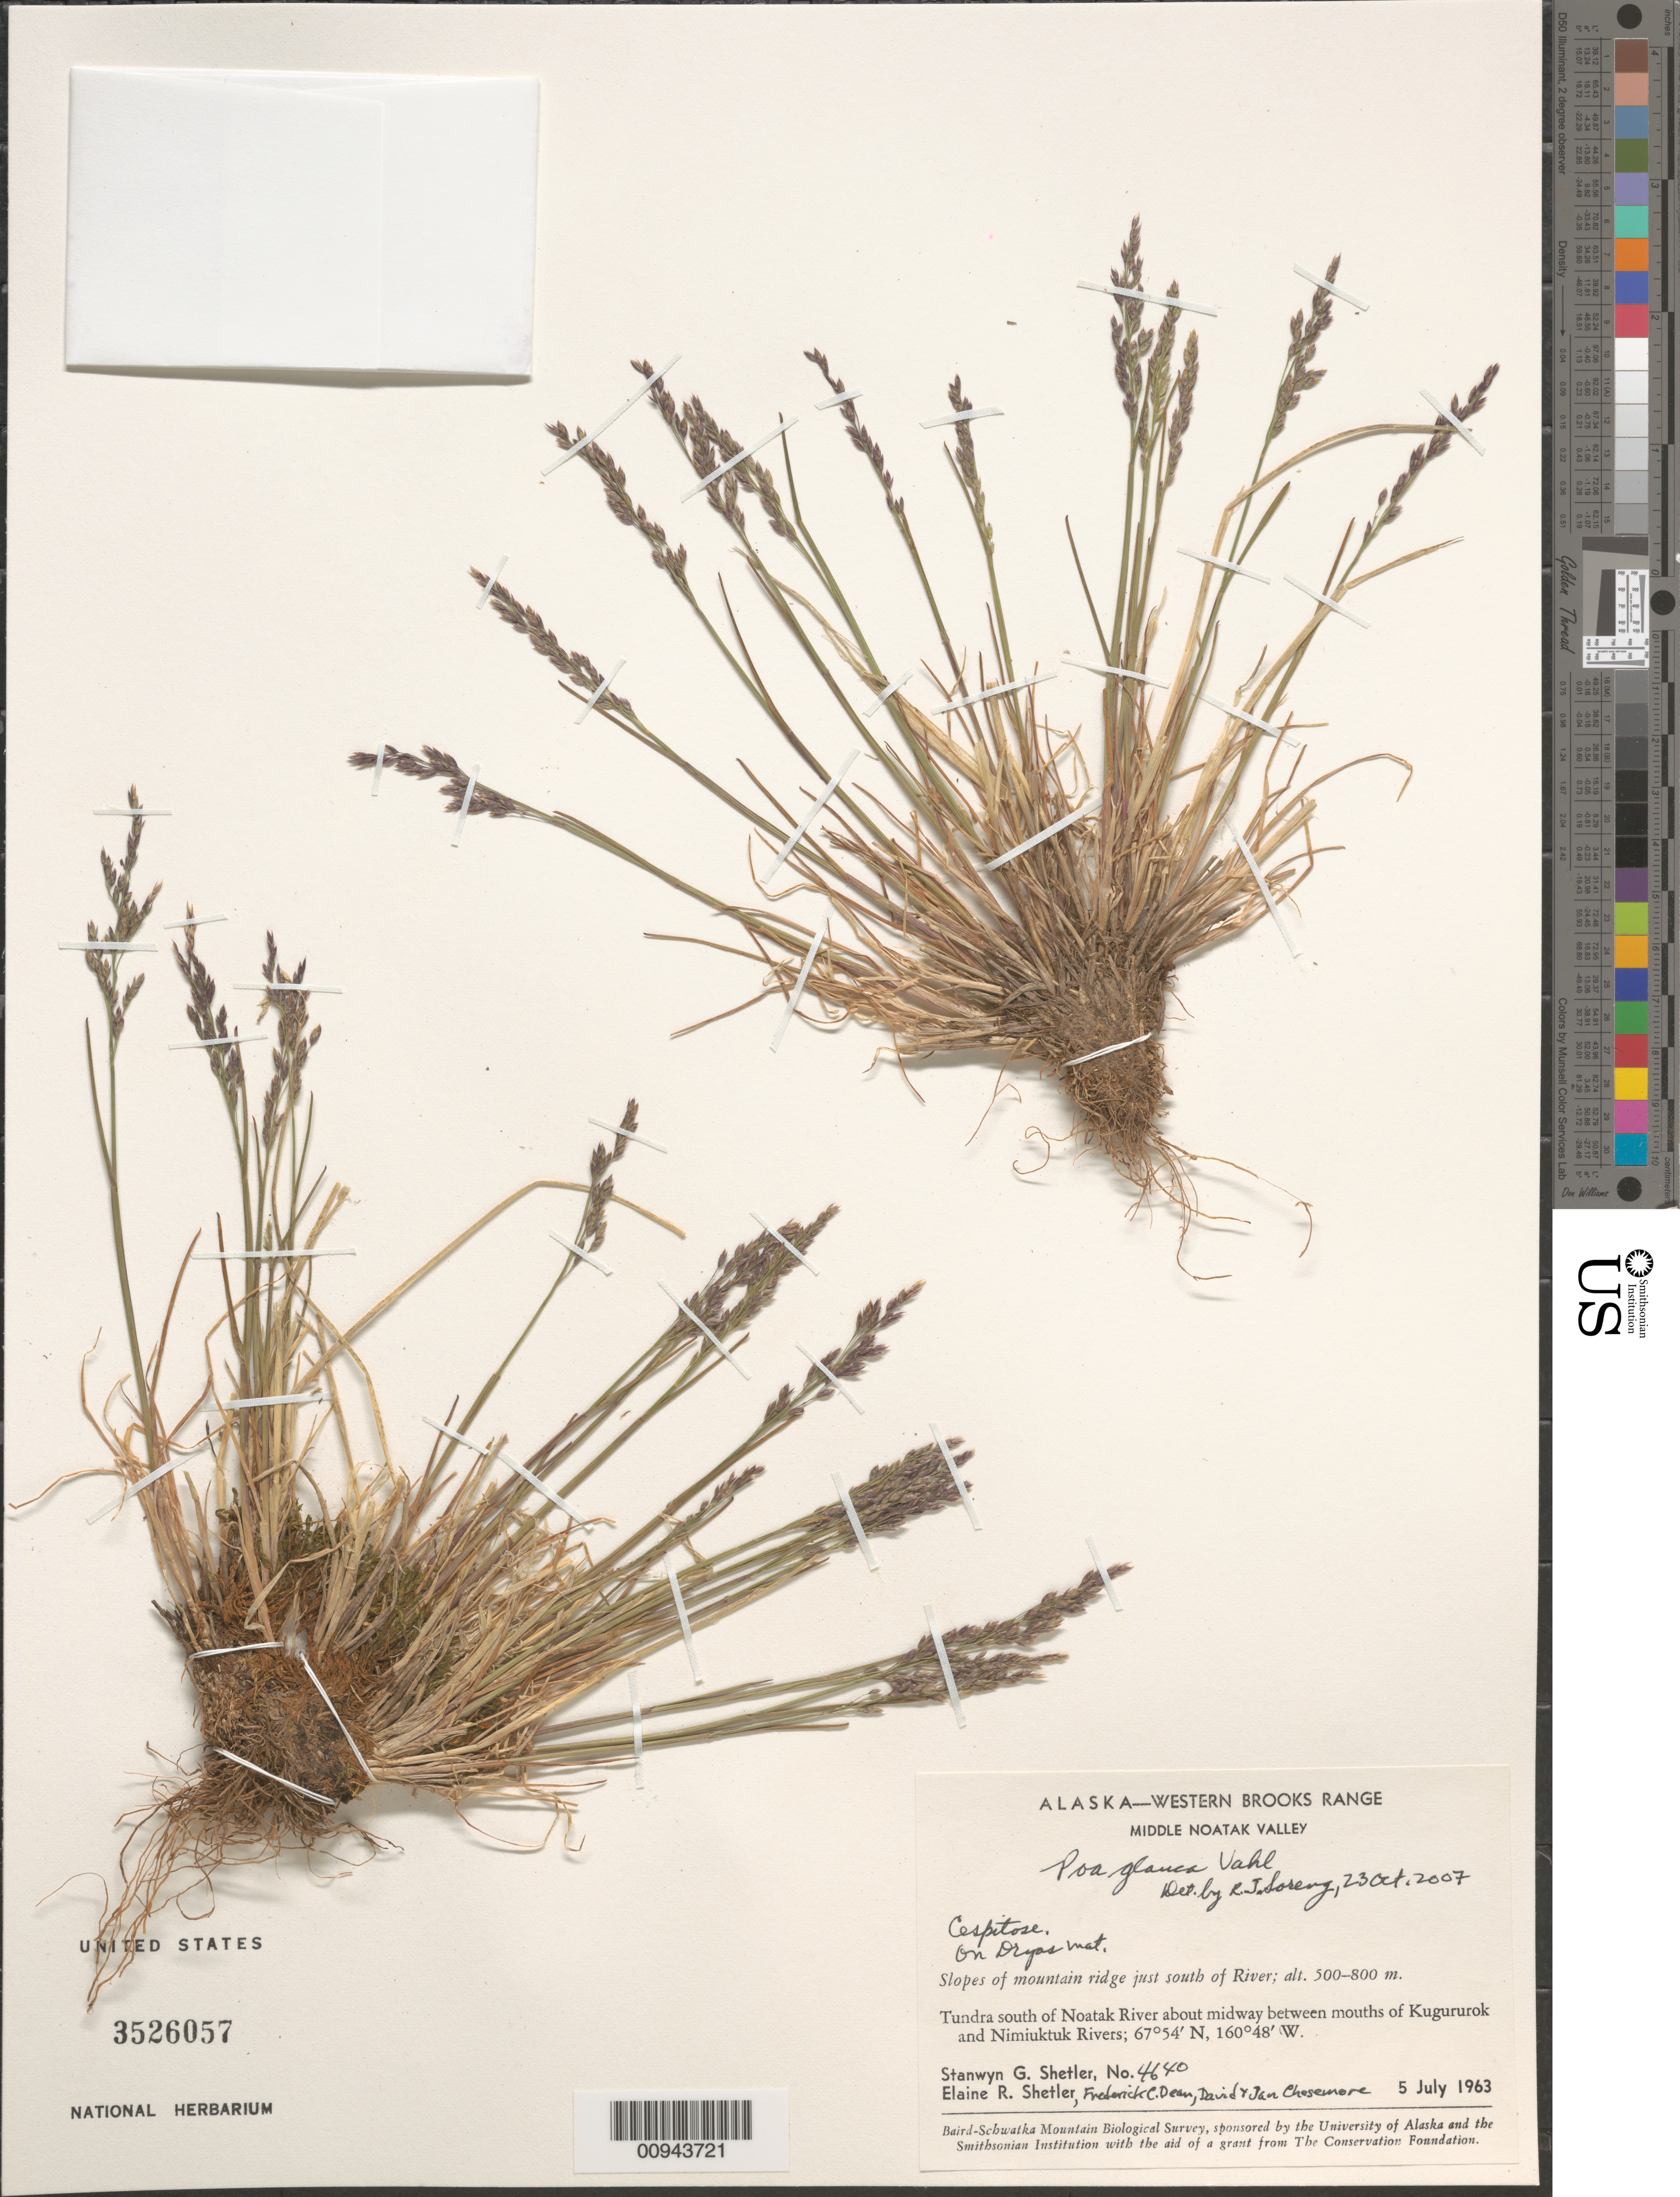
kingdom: Plantae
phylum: Tracheophyta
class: Liliopsida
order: Poales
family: Poaceae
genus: Poa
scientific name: Poa glauca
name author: Vahl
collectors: S. Shetler, E. R. Shetler, F. C. Dean, D. Chesemore & J. Chesemore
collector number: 4640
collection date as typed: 05 Jul 1963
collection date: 1963-07-05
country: United States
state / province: Alaska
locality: S of Noatak River about midway between mouths of Kugururok and Nimiuktuk Rivers. Western Brooks Range, Middle Noatak Valley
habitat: Tundra. Slopes of mountain ridge just south of River. On Dryas mat.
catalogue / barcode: US 3526057